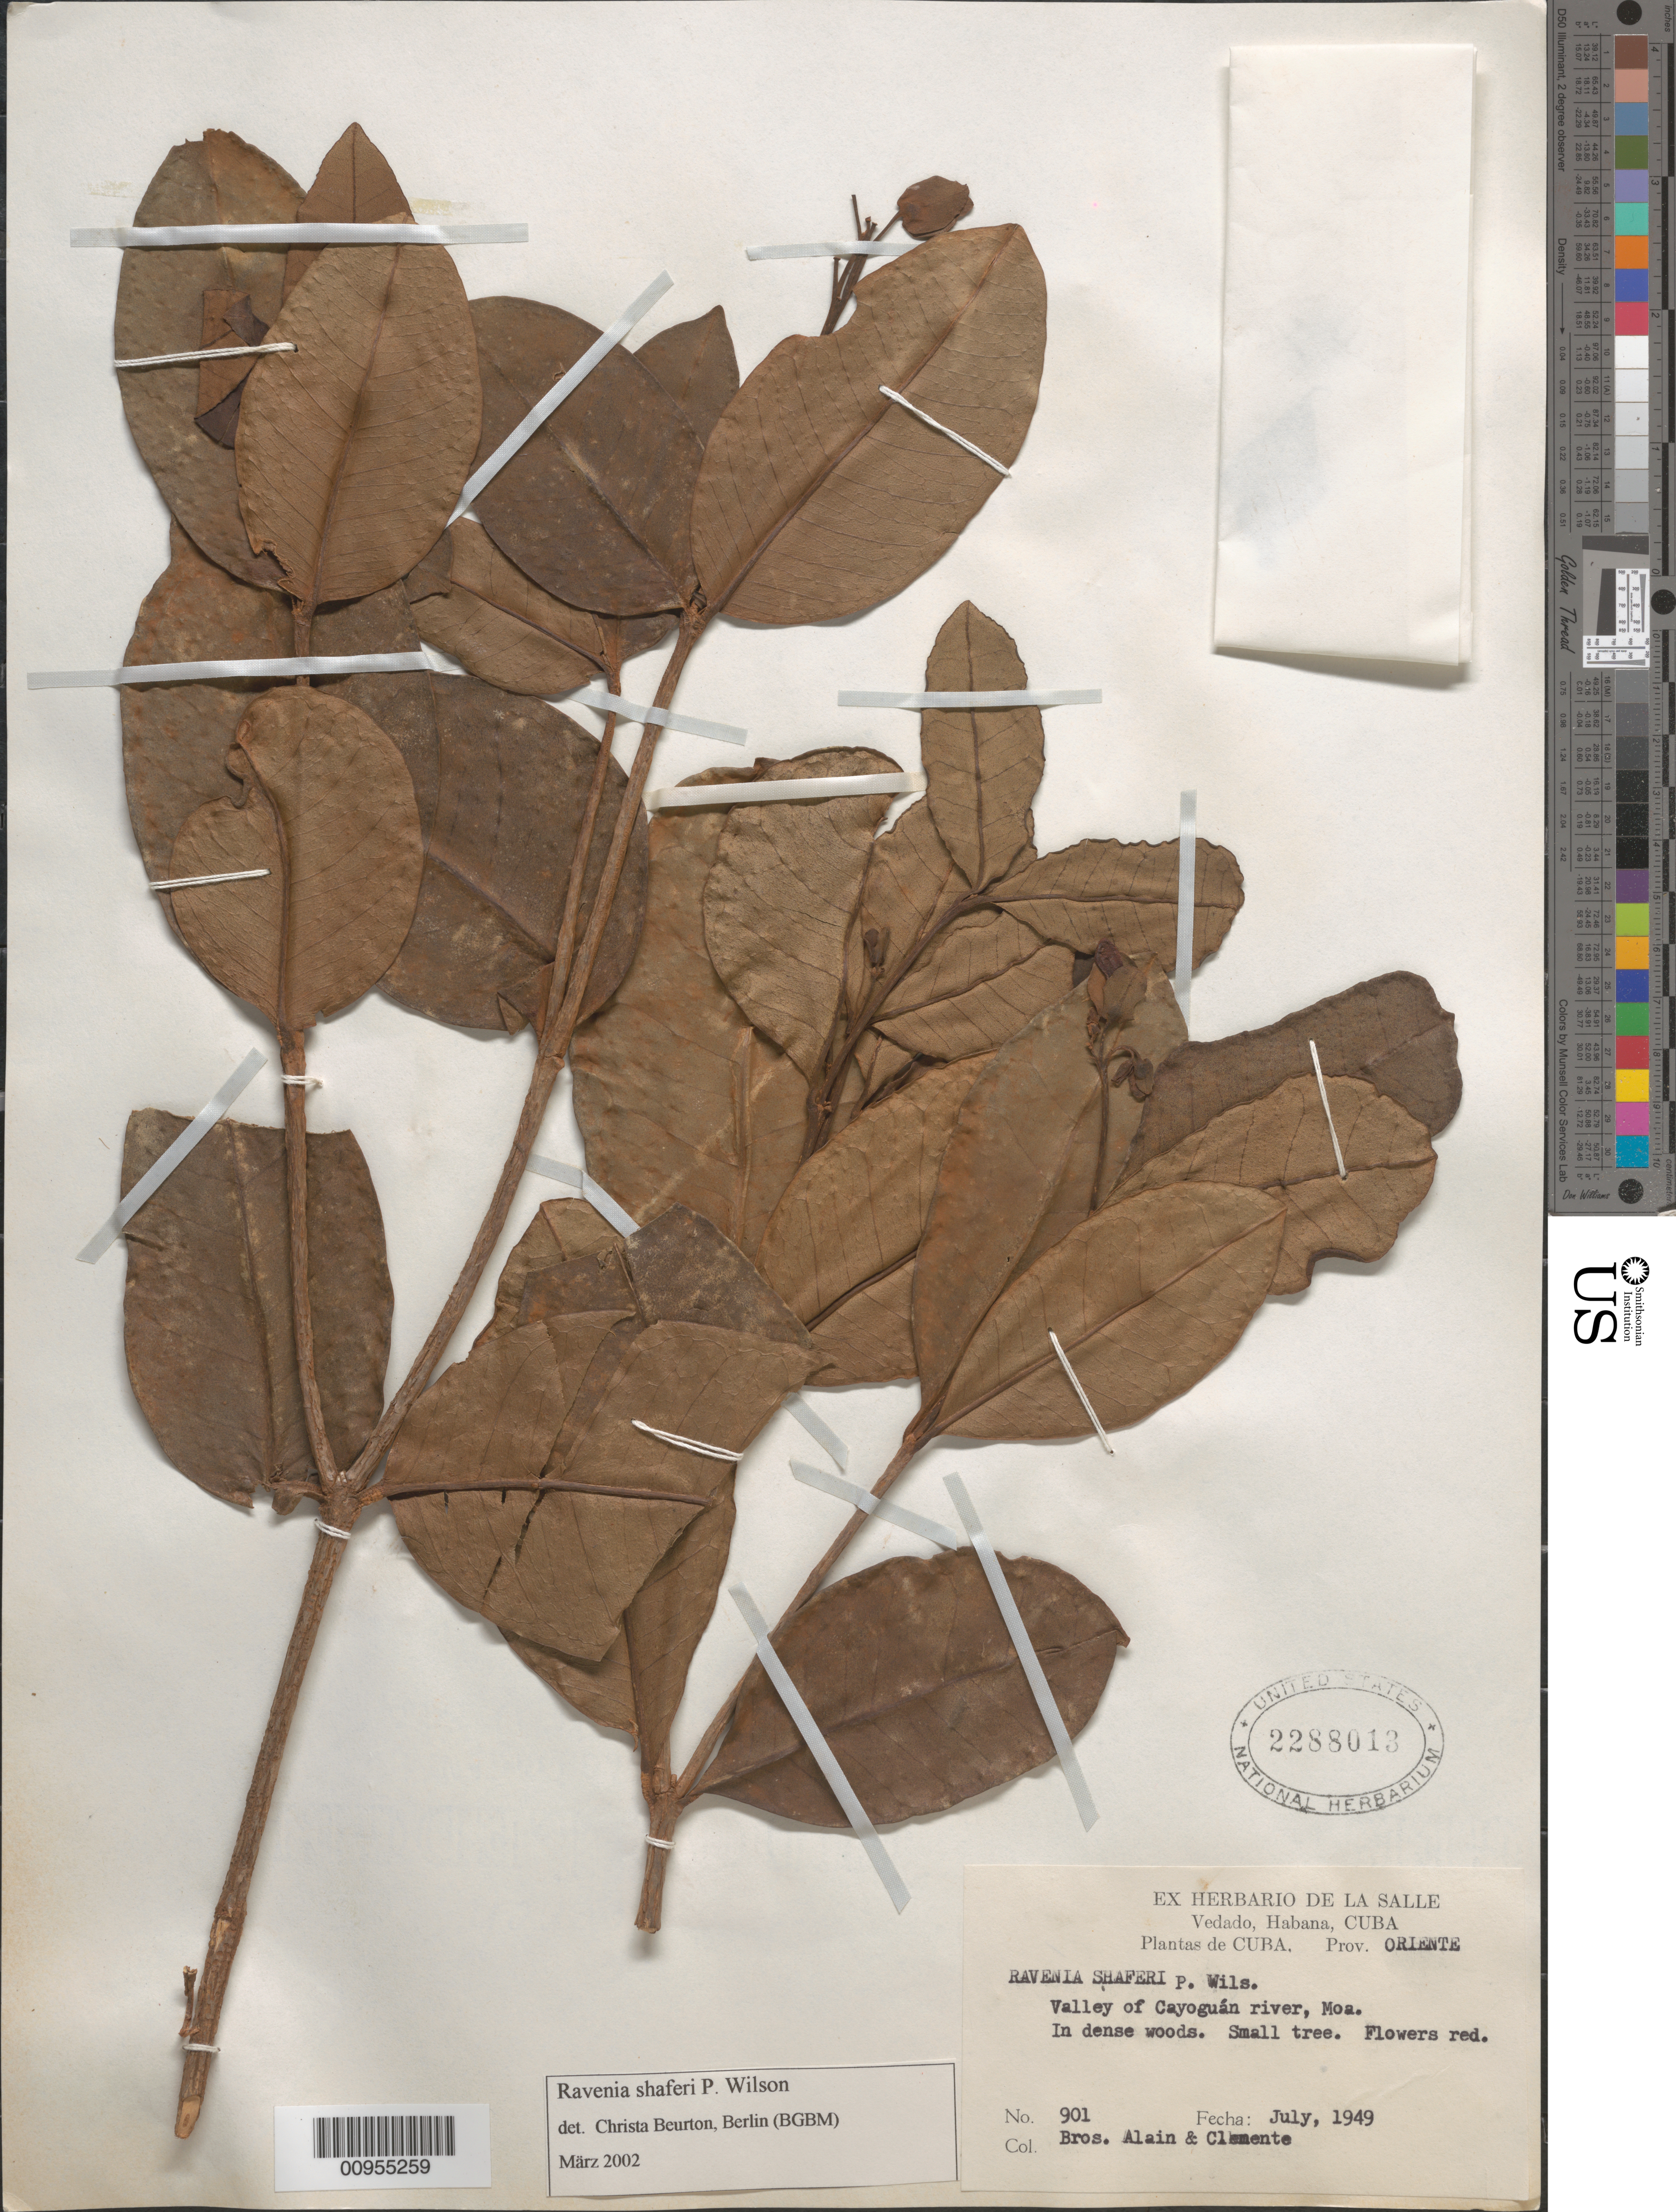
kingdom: Plantae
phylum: Tracheophyta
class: Magnoliopsida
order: Sapindales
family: Rutaceae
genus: Ravenia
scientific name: Ravenia shaferi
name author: P. Wilson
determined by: Beurton, C.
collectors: A. H. Liogier & Bro. Clemente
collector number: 901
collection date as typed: Jul 1949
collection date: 1949-07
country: Cuba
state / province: Holguín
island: Cuba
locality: Valley of Cayoguán River, Moa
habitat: In dense woods.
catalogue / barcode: US 2288013